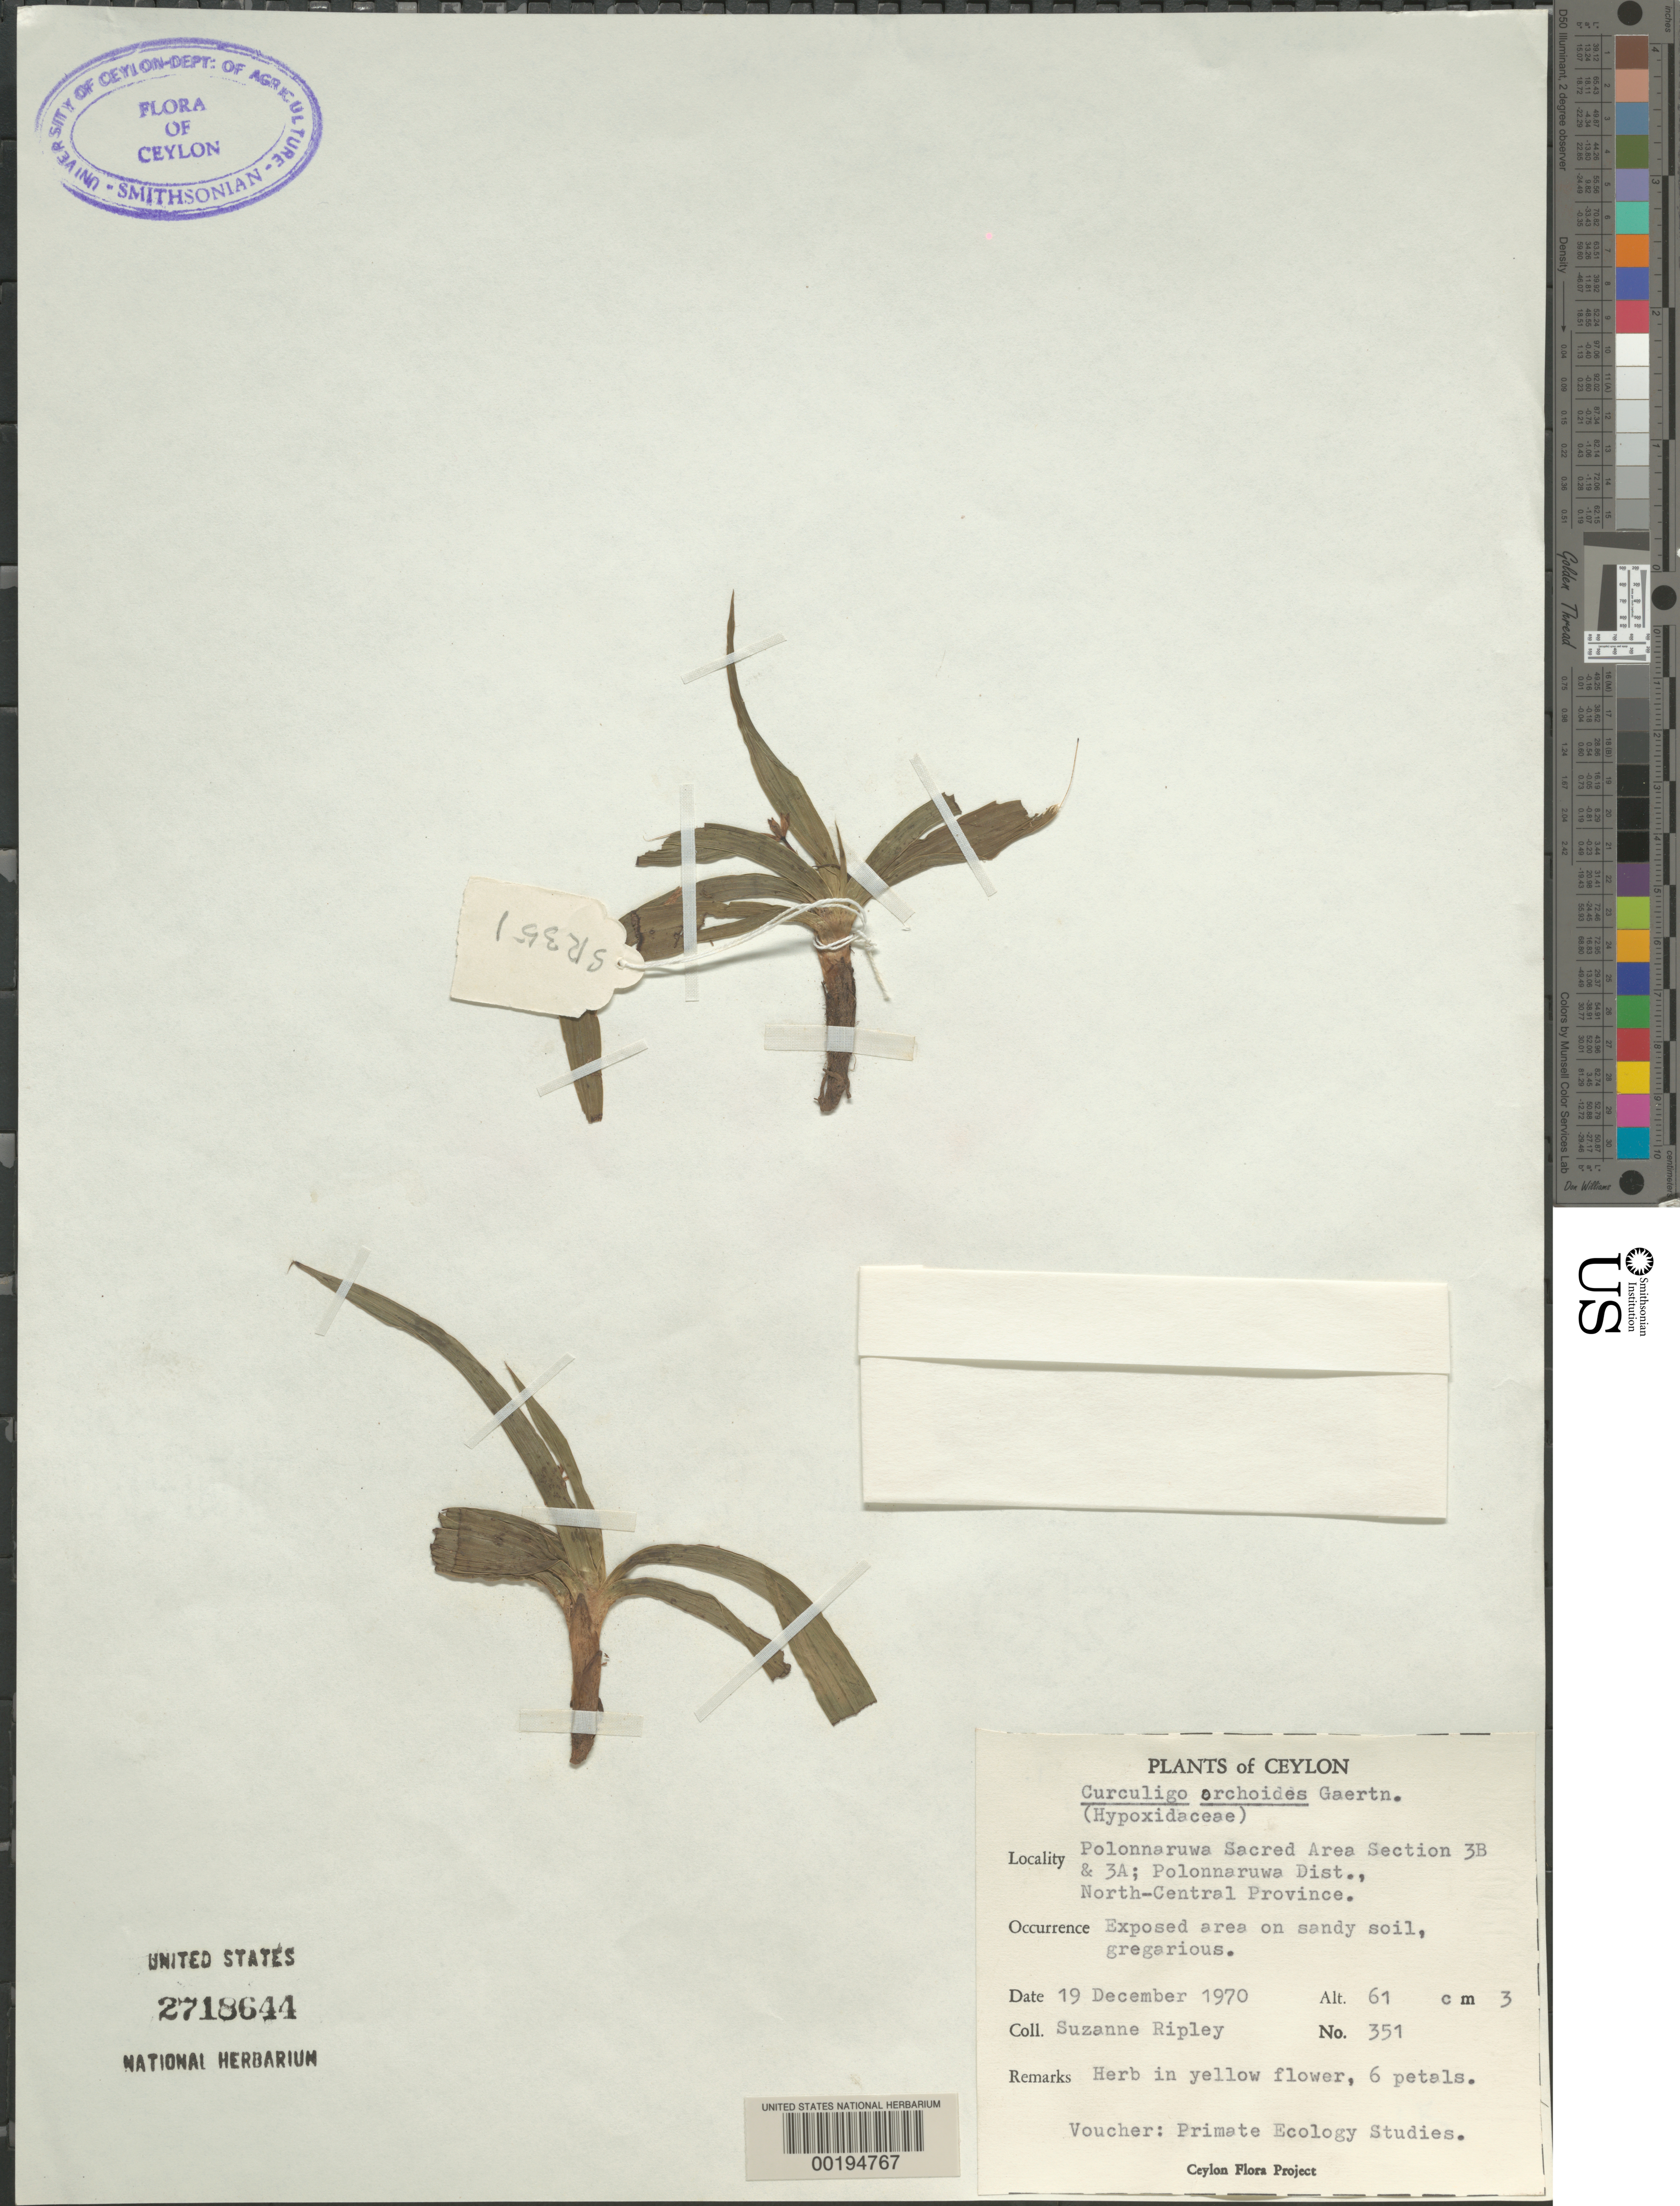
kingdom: Plantae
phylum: Tracheophyta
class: Liliopsida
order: Asparagales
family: Hypoxidaceae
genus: Curculigo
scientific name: Curculigo orchioides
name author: Gaertn.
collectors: S. Ripley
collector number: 351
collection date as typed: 19 Dec 1970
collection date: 1970-12-19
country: Sri Lanka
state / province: North Central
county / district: Polonnaruwa Dist.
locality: Polonnaruwa sacred area section 3b & 3a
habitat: Exposed area on sandy soil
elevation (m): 61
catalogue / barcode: US 2718644